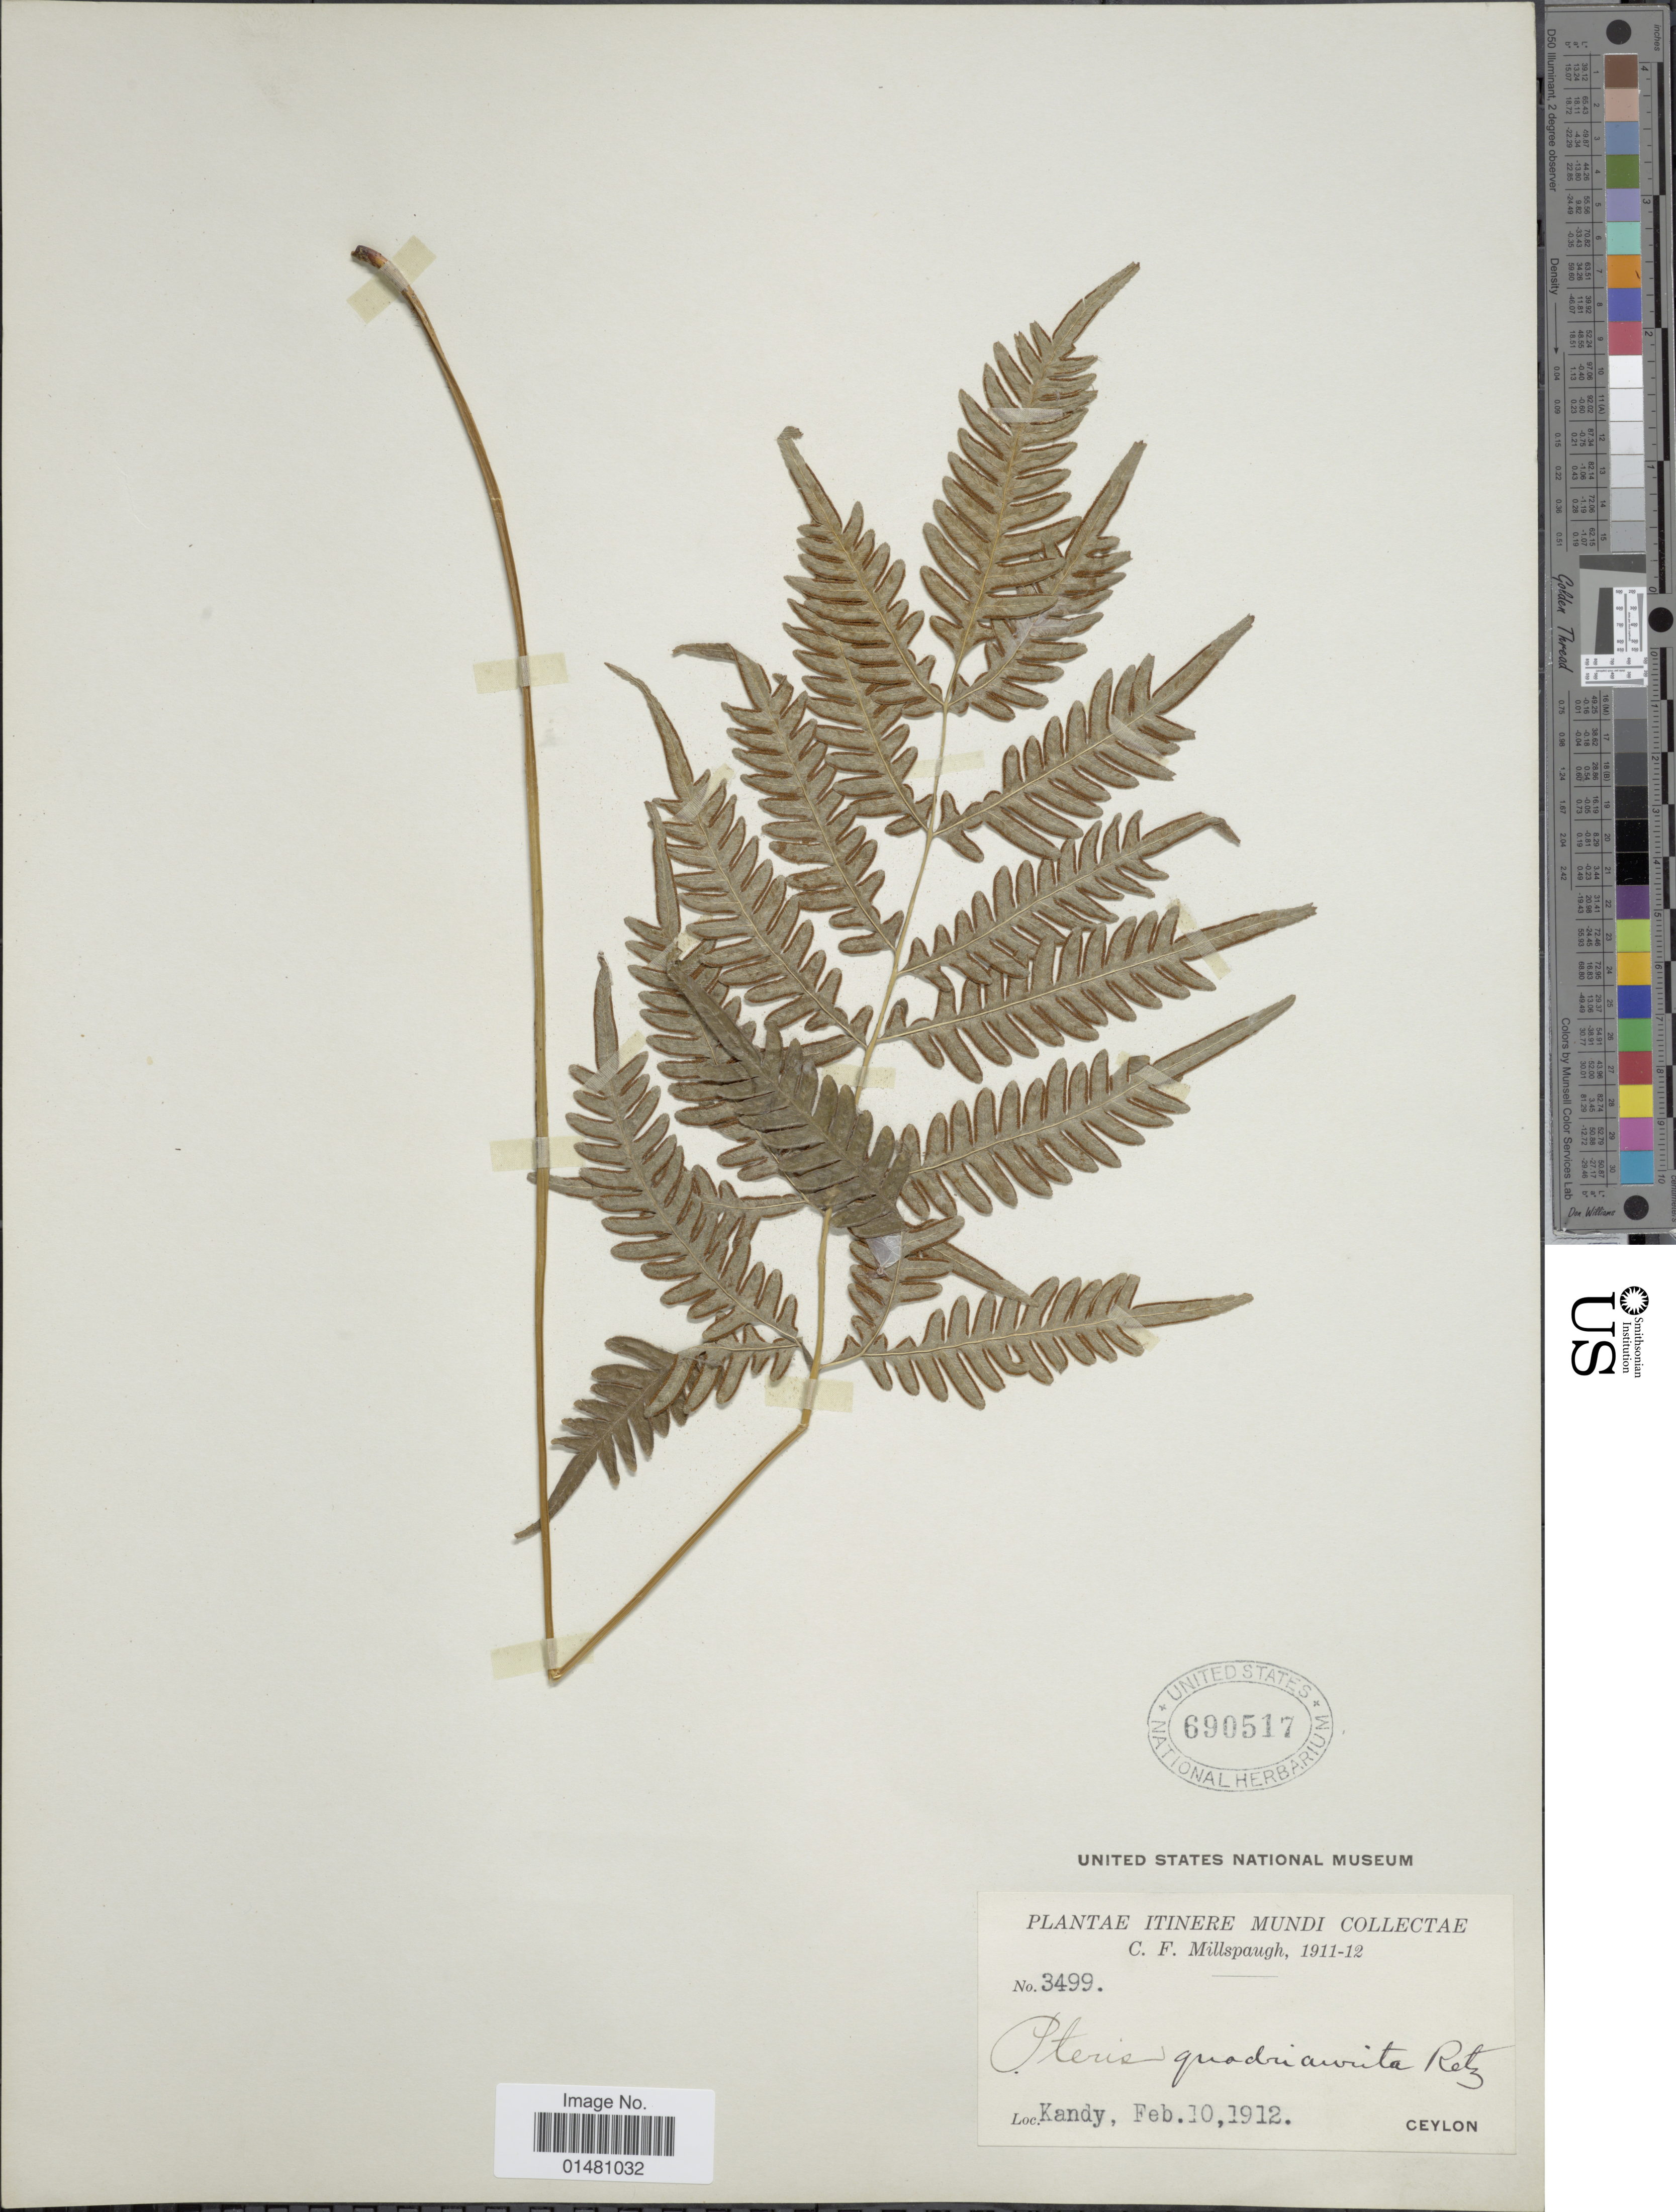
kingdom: Plantae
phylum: Tracheophyta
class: Polypodiopsida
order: Polypodiales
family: Pteridaceae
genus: Pteris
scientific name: Pteris quadriaurita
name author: Retz.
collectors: C. F. Millspaugh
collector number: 3499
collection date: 1912-02-10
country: Sri Lanka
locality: Kandy, Ceylon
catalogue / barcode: US 690517